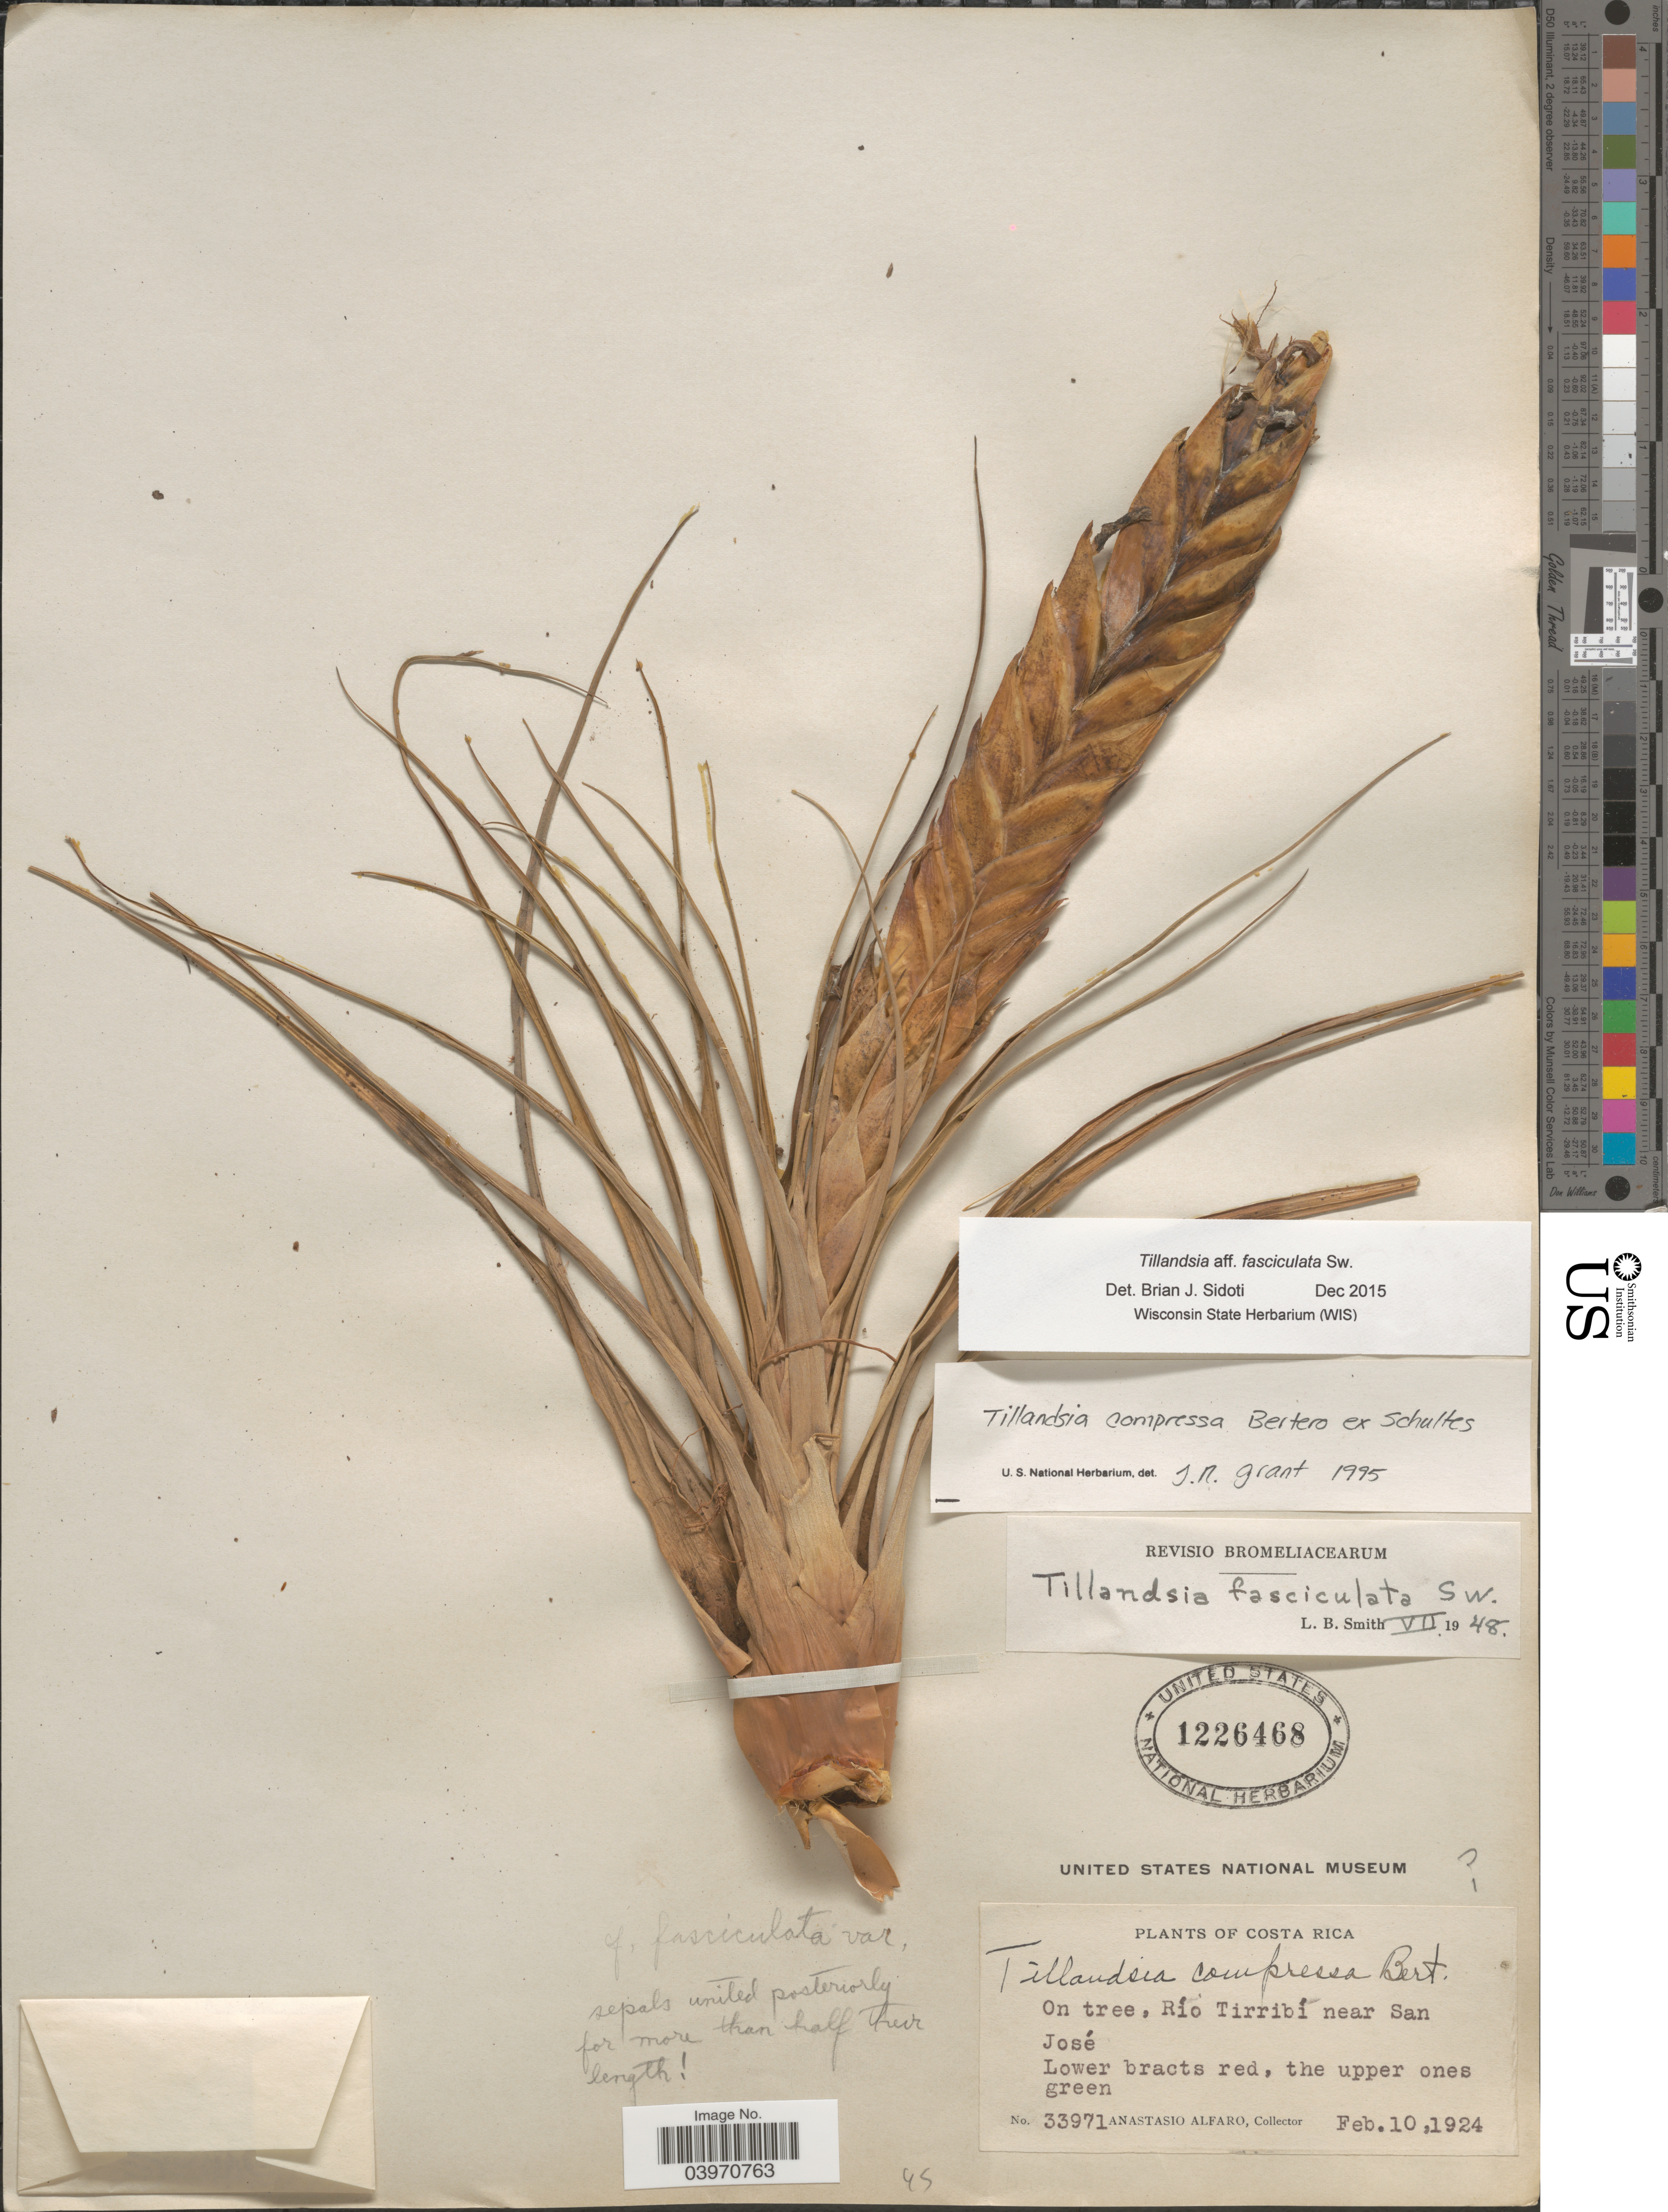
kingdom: Plantae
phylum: Tracheophyta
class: Liliopsida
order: Poales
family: Bromeliaceae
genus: Tillandsia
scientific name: Tillandsia fasciculata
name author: Sw.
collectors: A. Alfaro Gonzalez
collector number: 33971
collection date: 1924-02-10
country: Costa Rica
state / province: San José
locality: Río Tirribí near San José.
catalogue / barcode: US 1226468